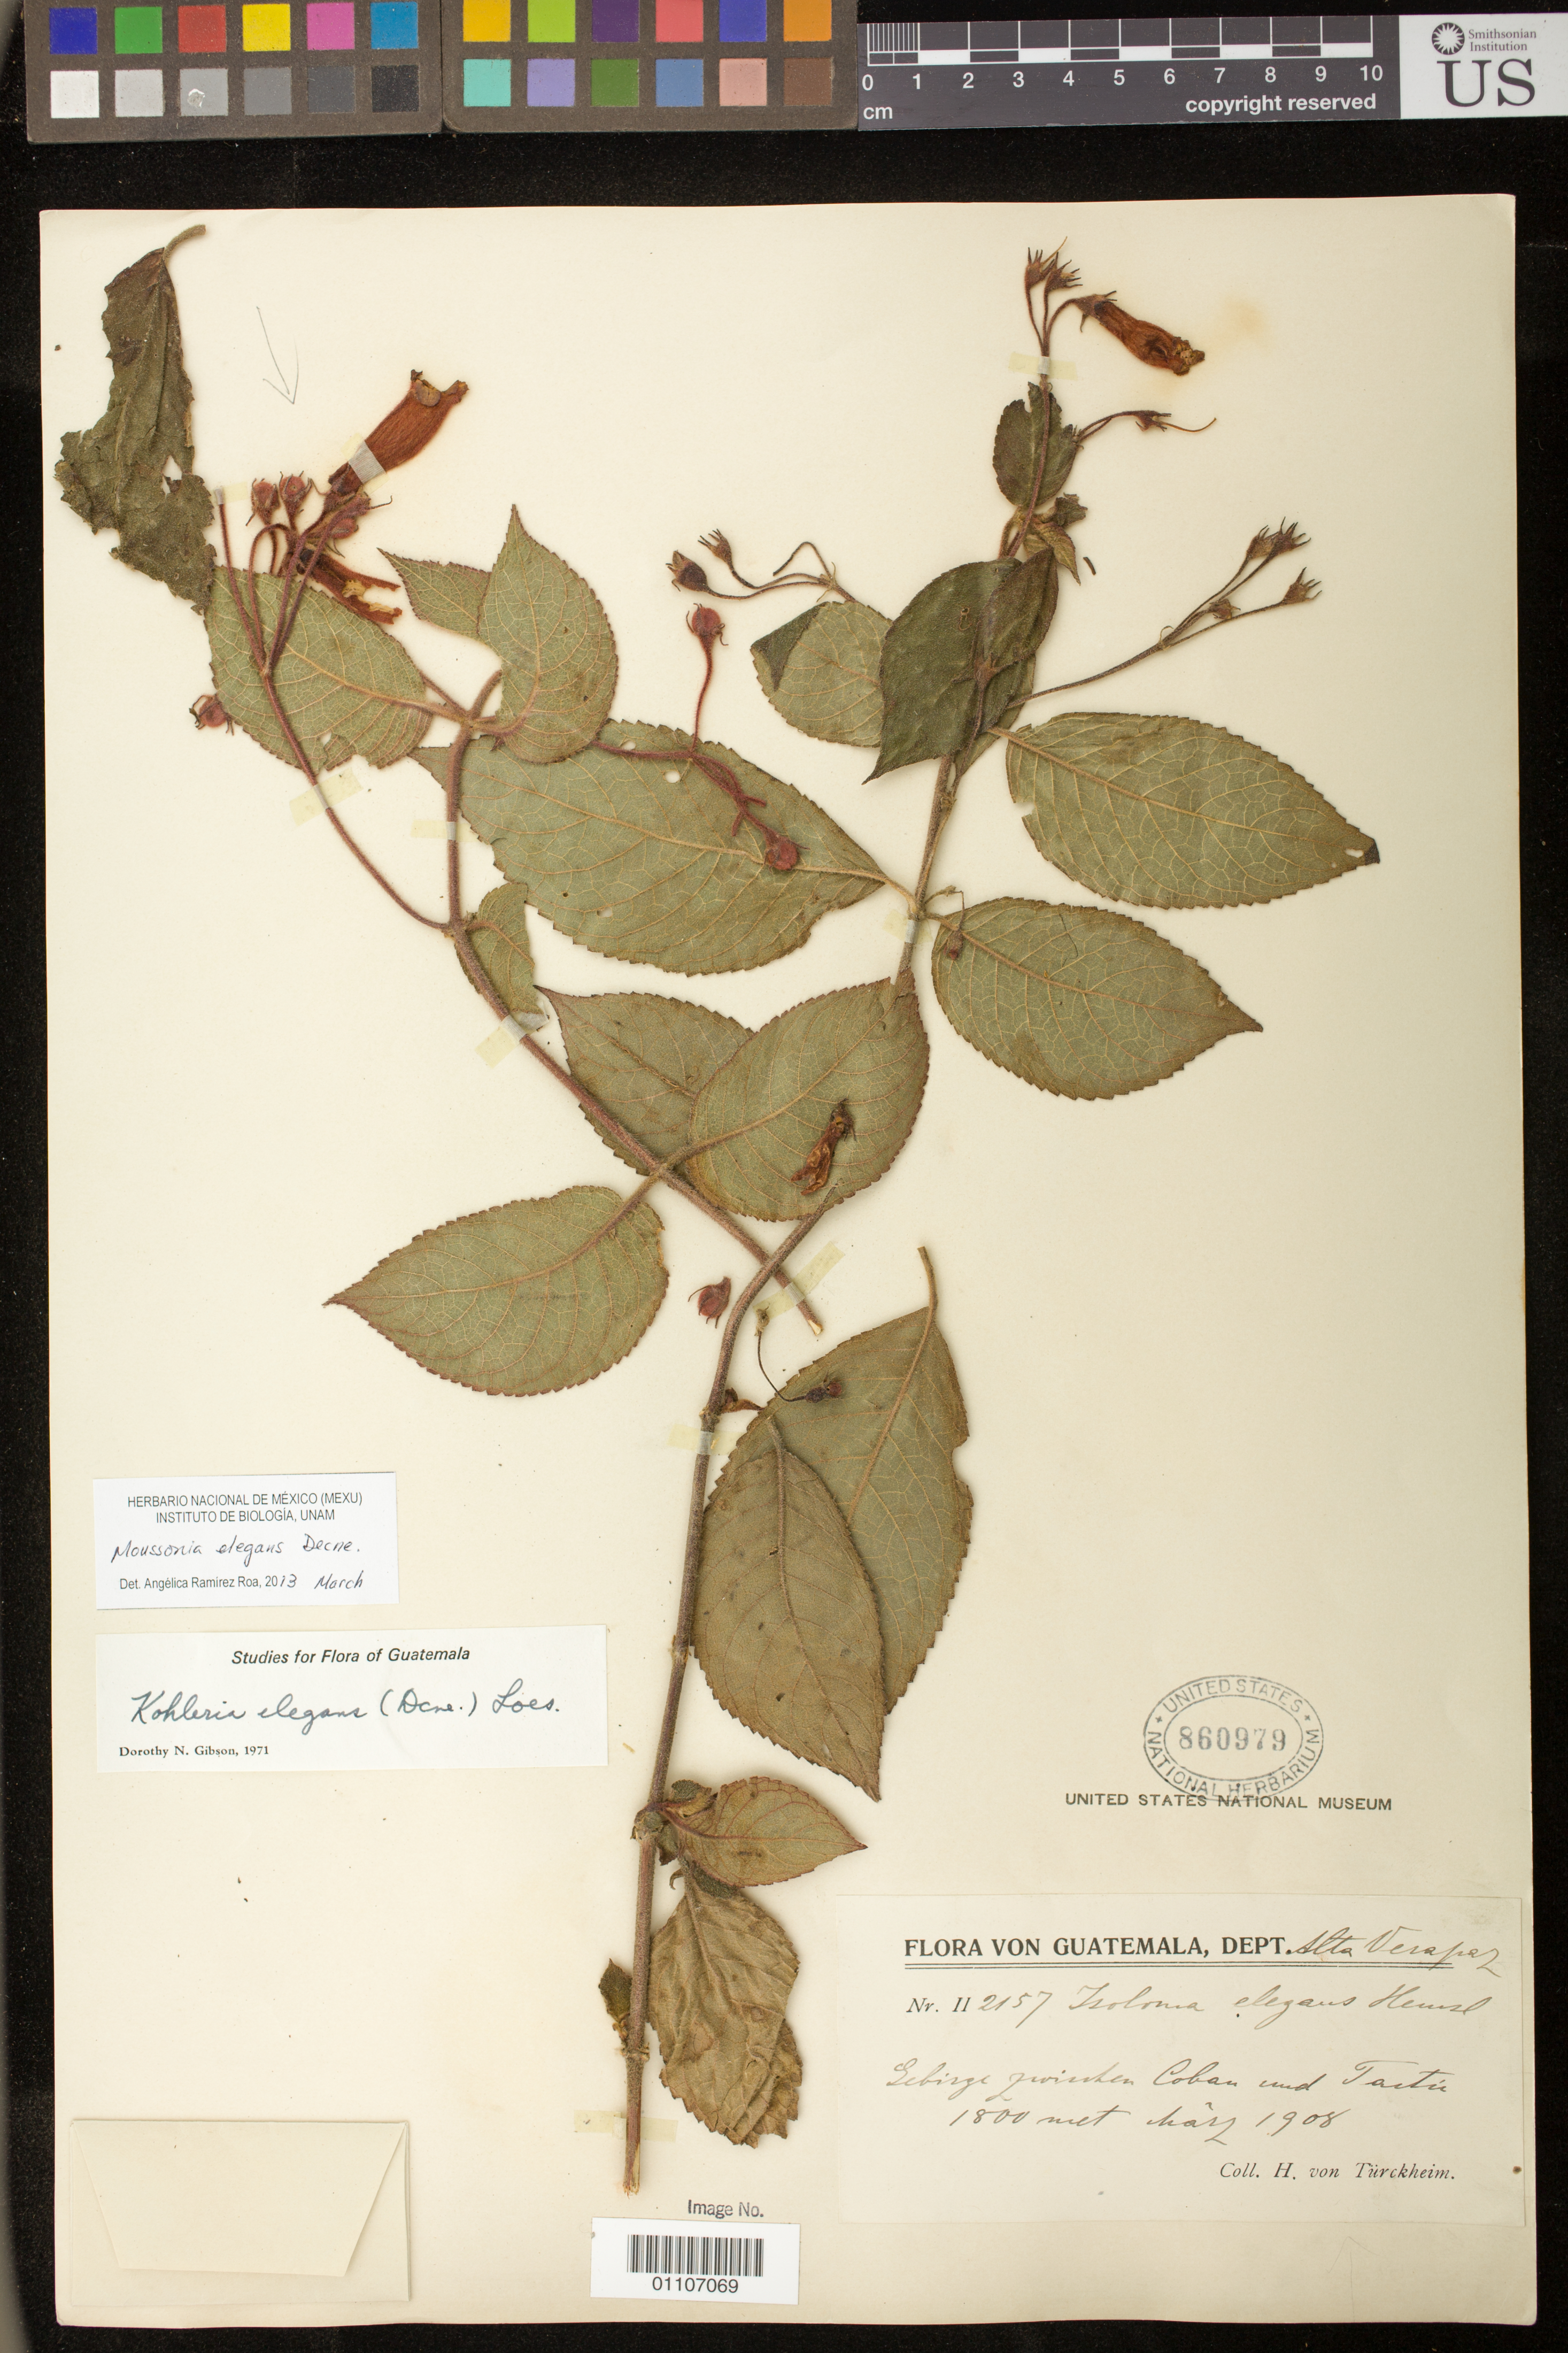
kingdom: Plantae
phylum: Tracheophyta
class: Magnoliopsida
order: Lamiales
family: Gesneriaceae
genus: Moussonia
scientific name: Moussonia elegans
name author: Decne. ex Planch.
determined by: Ramírez-Roa, A.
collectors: H. von Türckheim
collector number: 2157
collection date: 1908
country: Guatemala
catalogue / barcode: US 860979